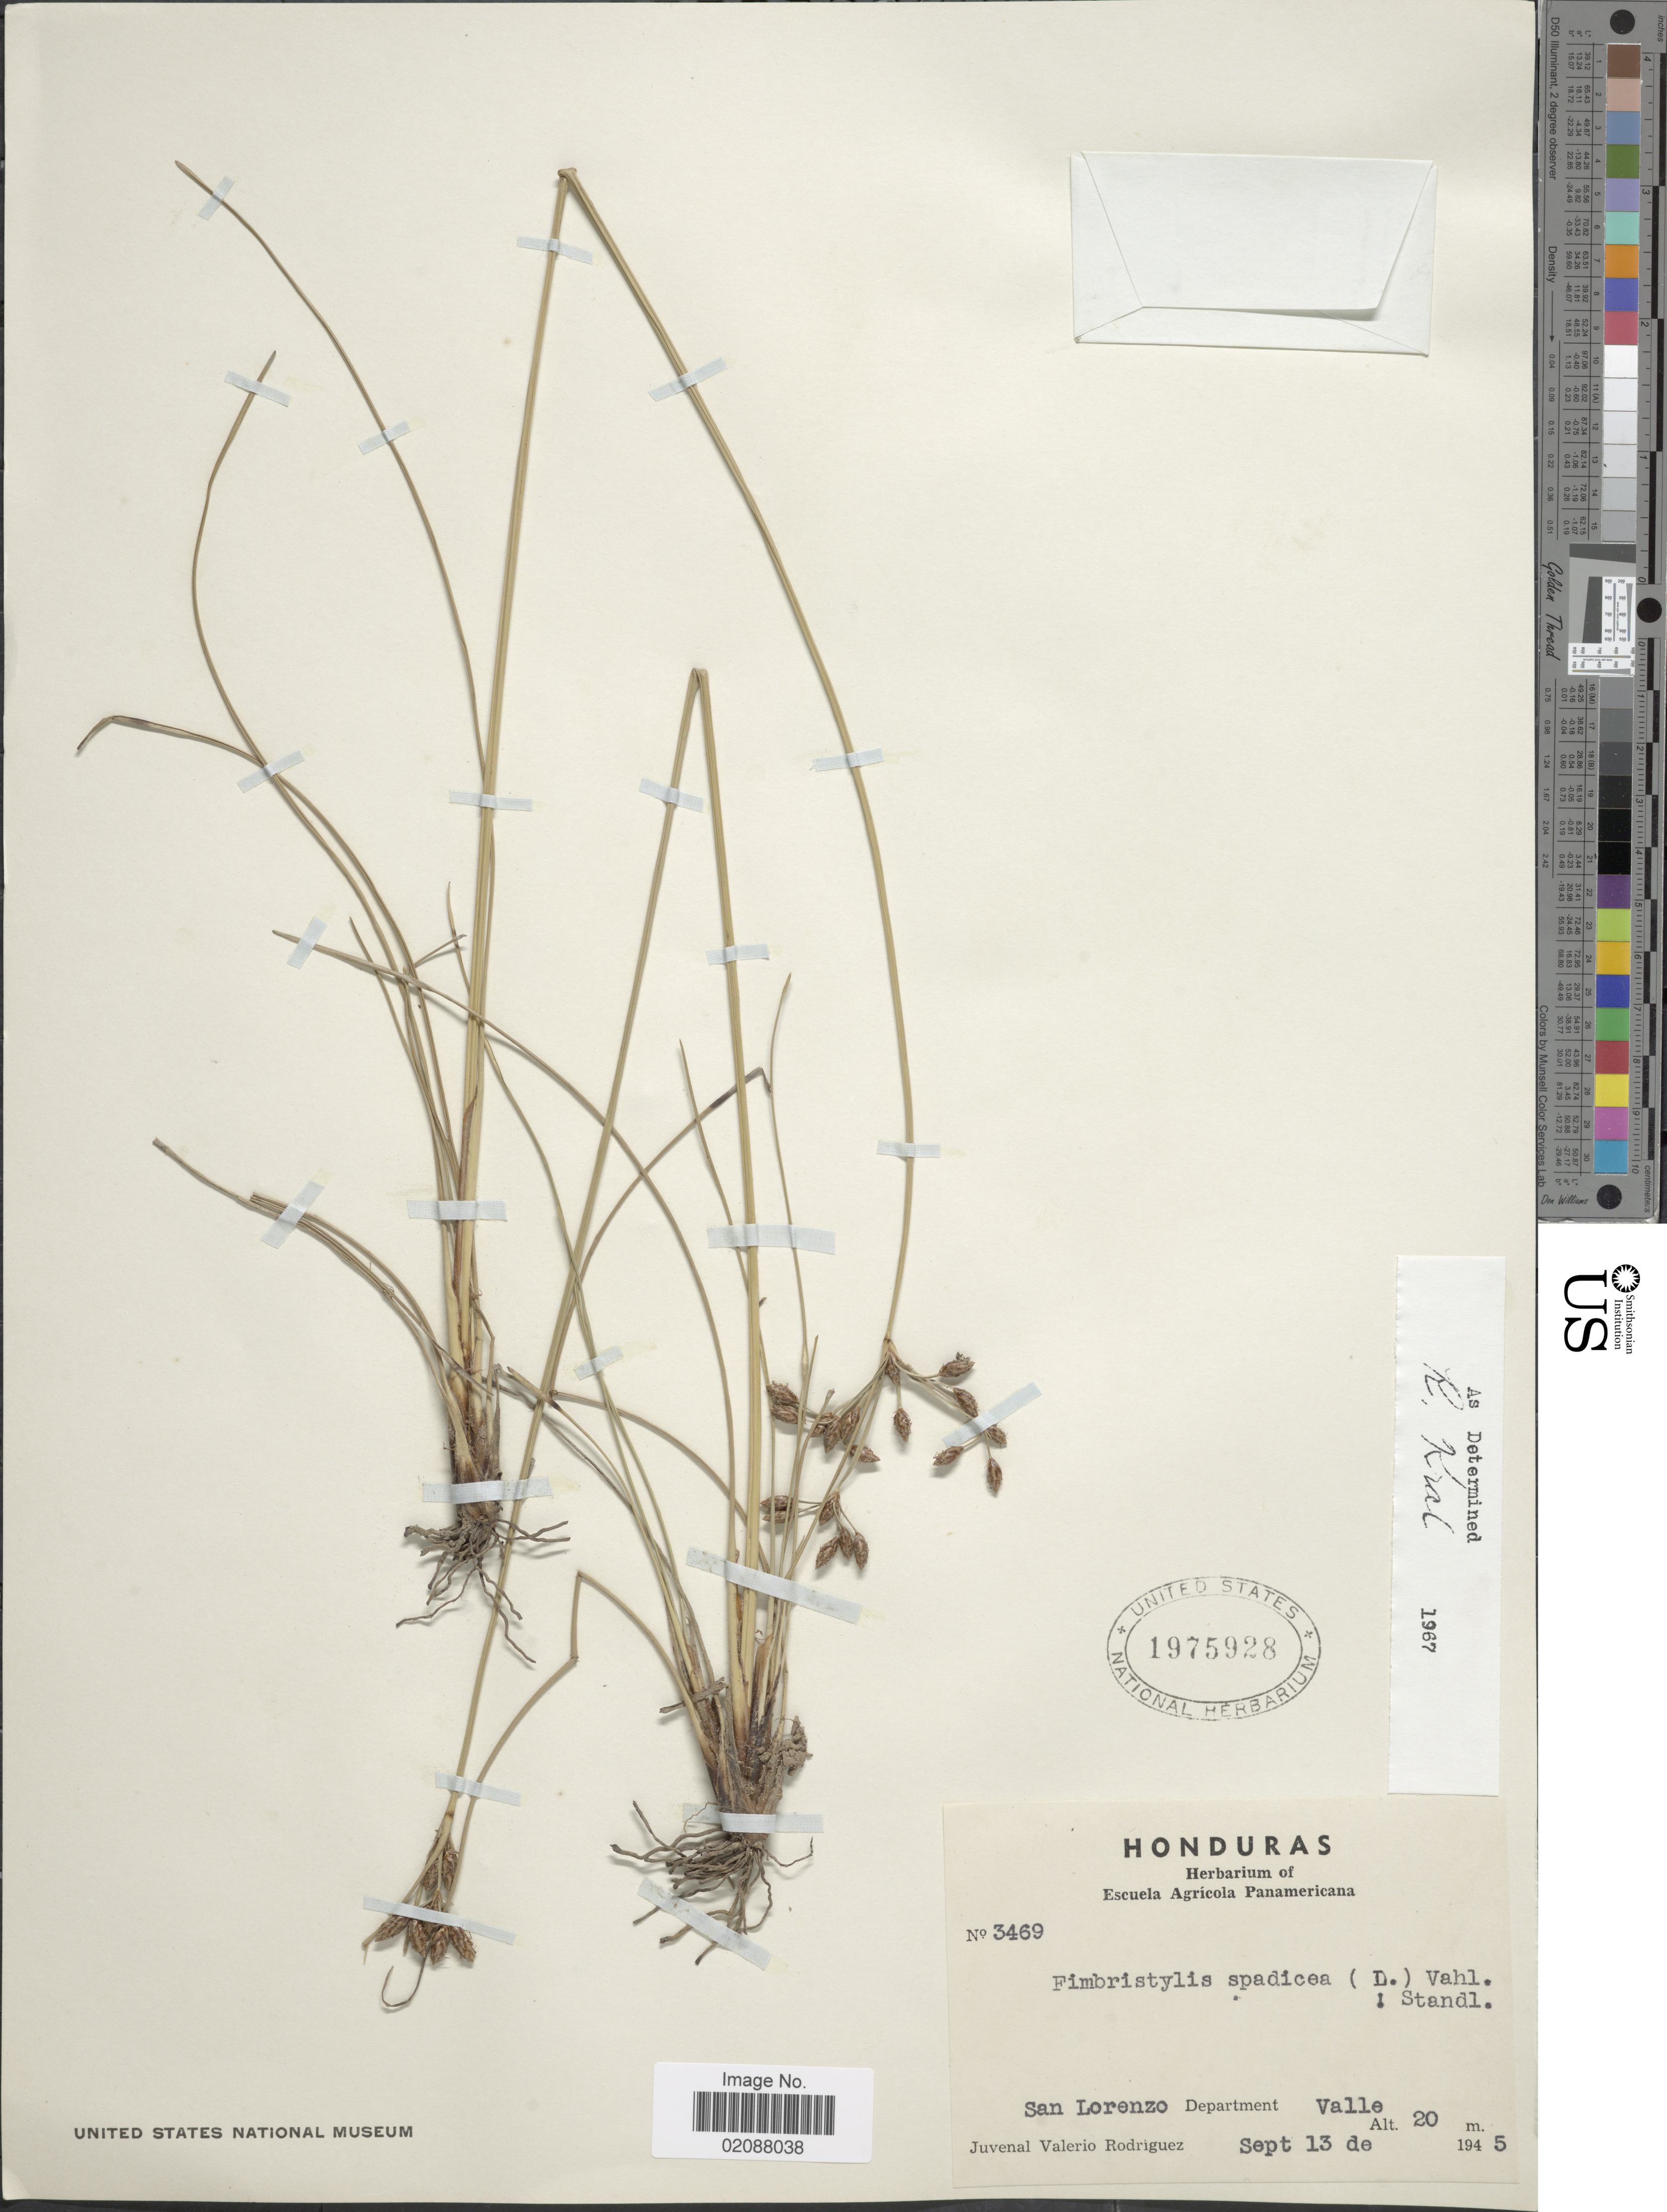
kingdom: Plantae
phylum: Tracheophyta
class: Liliopsida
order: Poales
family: Cyperaceae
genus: Fimbristylis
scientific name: Fimbristylis spadicea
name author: (L.) Vahl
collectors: J. Valerio R.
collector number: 3469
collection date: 1945-09-13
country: Honduras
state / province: Valle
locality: San Lorenzo, department Valle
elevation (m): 20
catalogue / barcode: US 1975928